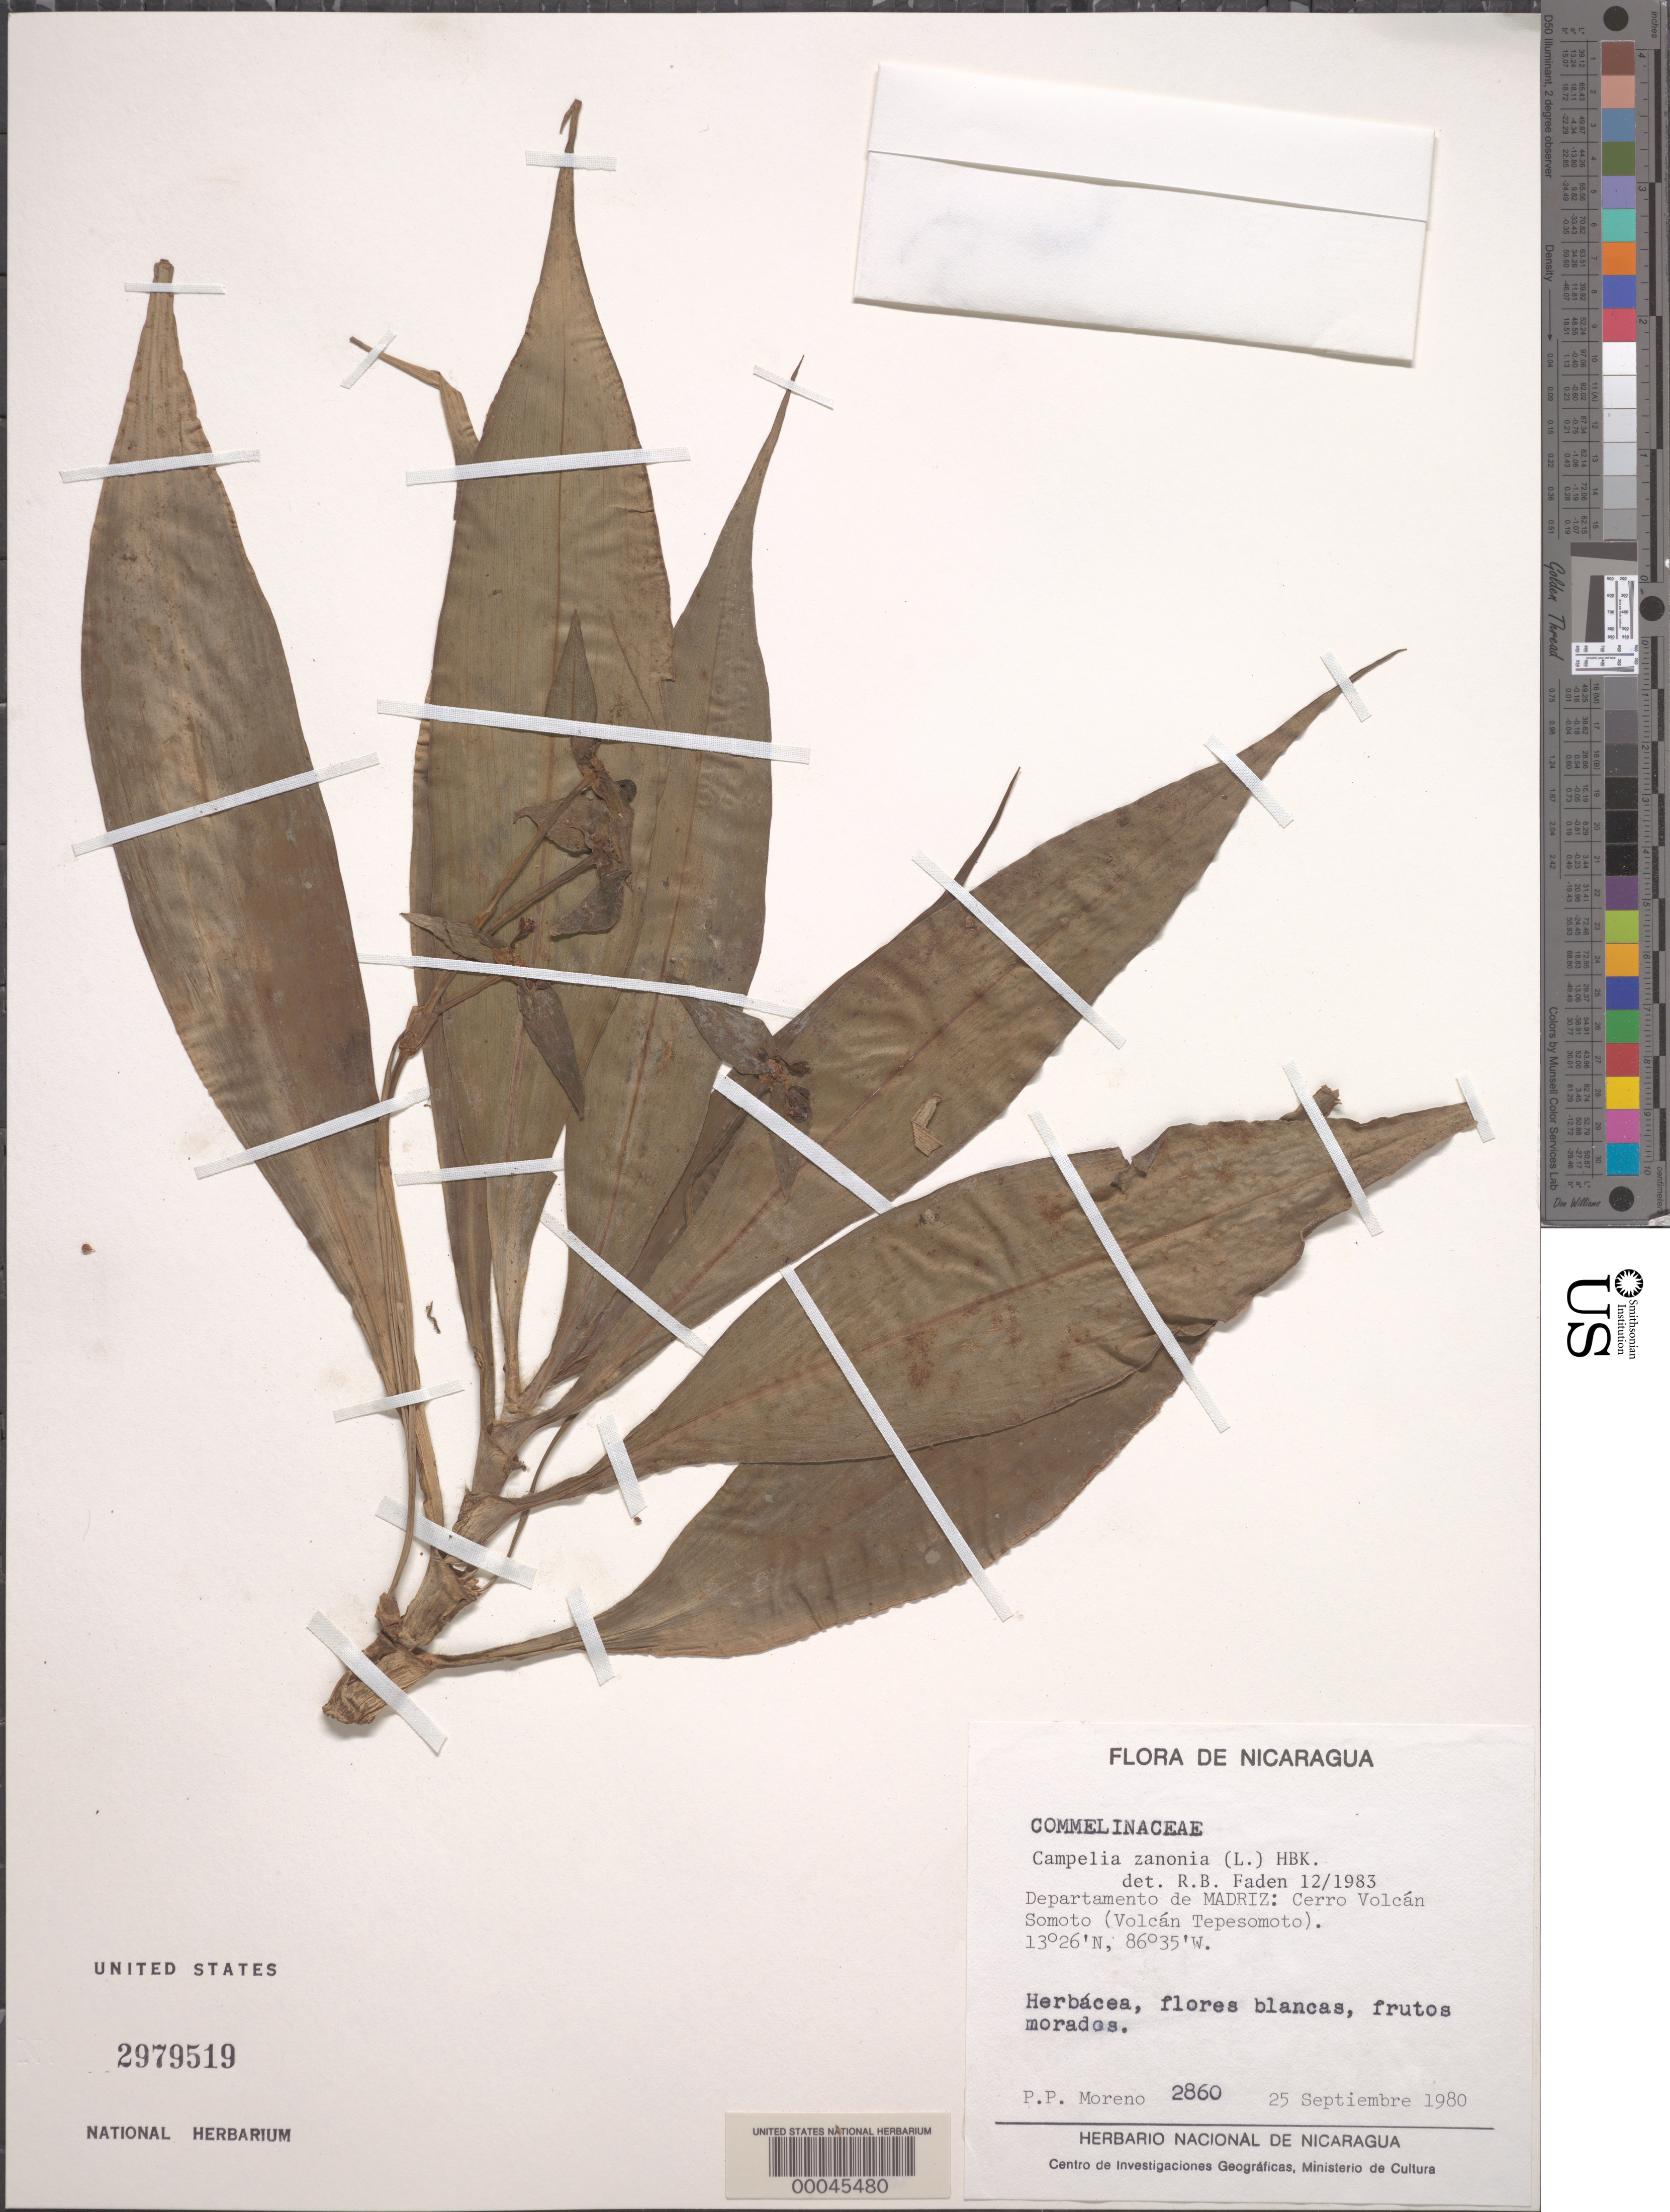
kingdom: Plantae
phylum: Tracheophyta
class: Liliopsida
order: Commelinales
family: Commelinaceae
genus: Tradescantia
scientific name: Tradescantia zanonia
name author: (L.) Sw.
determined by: Faden, Robert B., (US), Smithsonian Institution - National Museum of Natural History (UNITED STATES)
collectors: P. Moreno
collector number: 2860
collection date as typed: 25 Sep 1980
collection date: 1980-09-25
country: Nicaragua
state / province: Madriz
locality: Cerro volcan somoto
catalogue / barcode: US 2979519